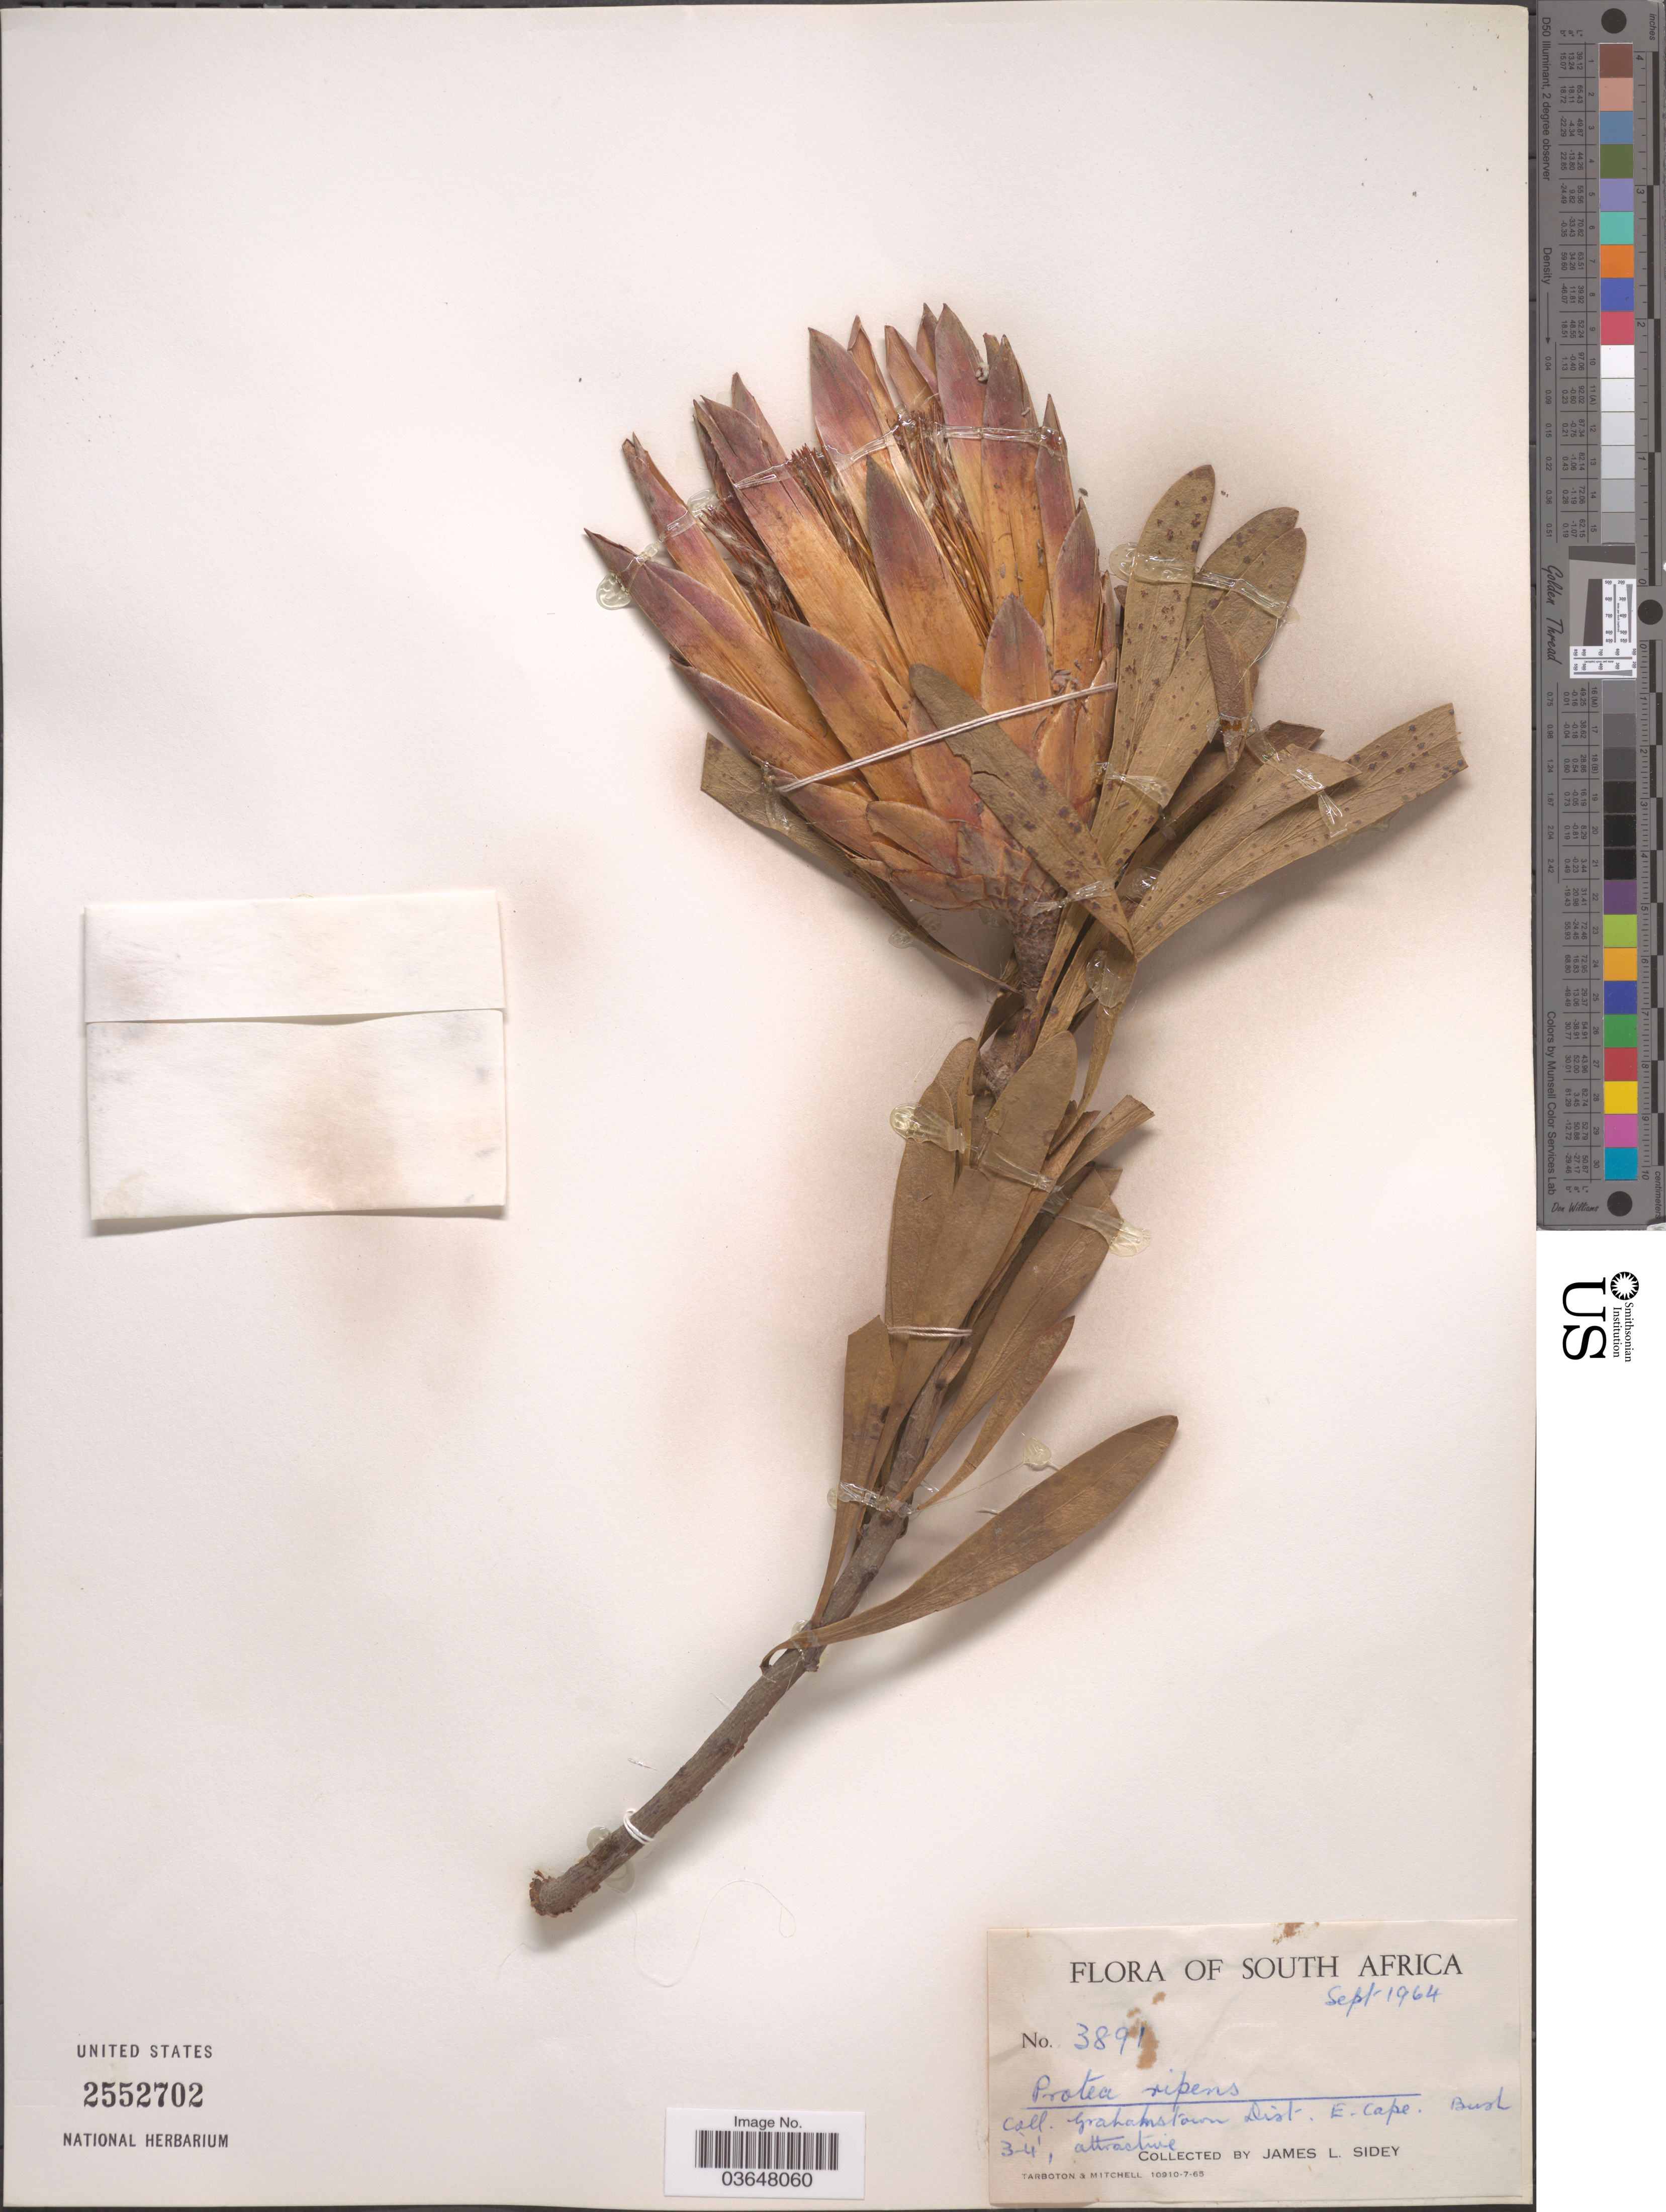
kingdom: Plantae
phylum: Tracheophyta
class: Magnoliopsida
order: Proteales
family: Proteaceae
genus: Protea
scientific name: Protea repens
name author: L.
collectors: J. L. Sidey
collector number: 3891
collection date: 1964-09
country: South Africa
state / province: Eastern Cape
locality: Grahamstown Dist. E. Cape.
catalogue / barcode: US 2552702